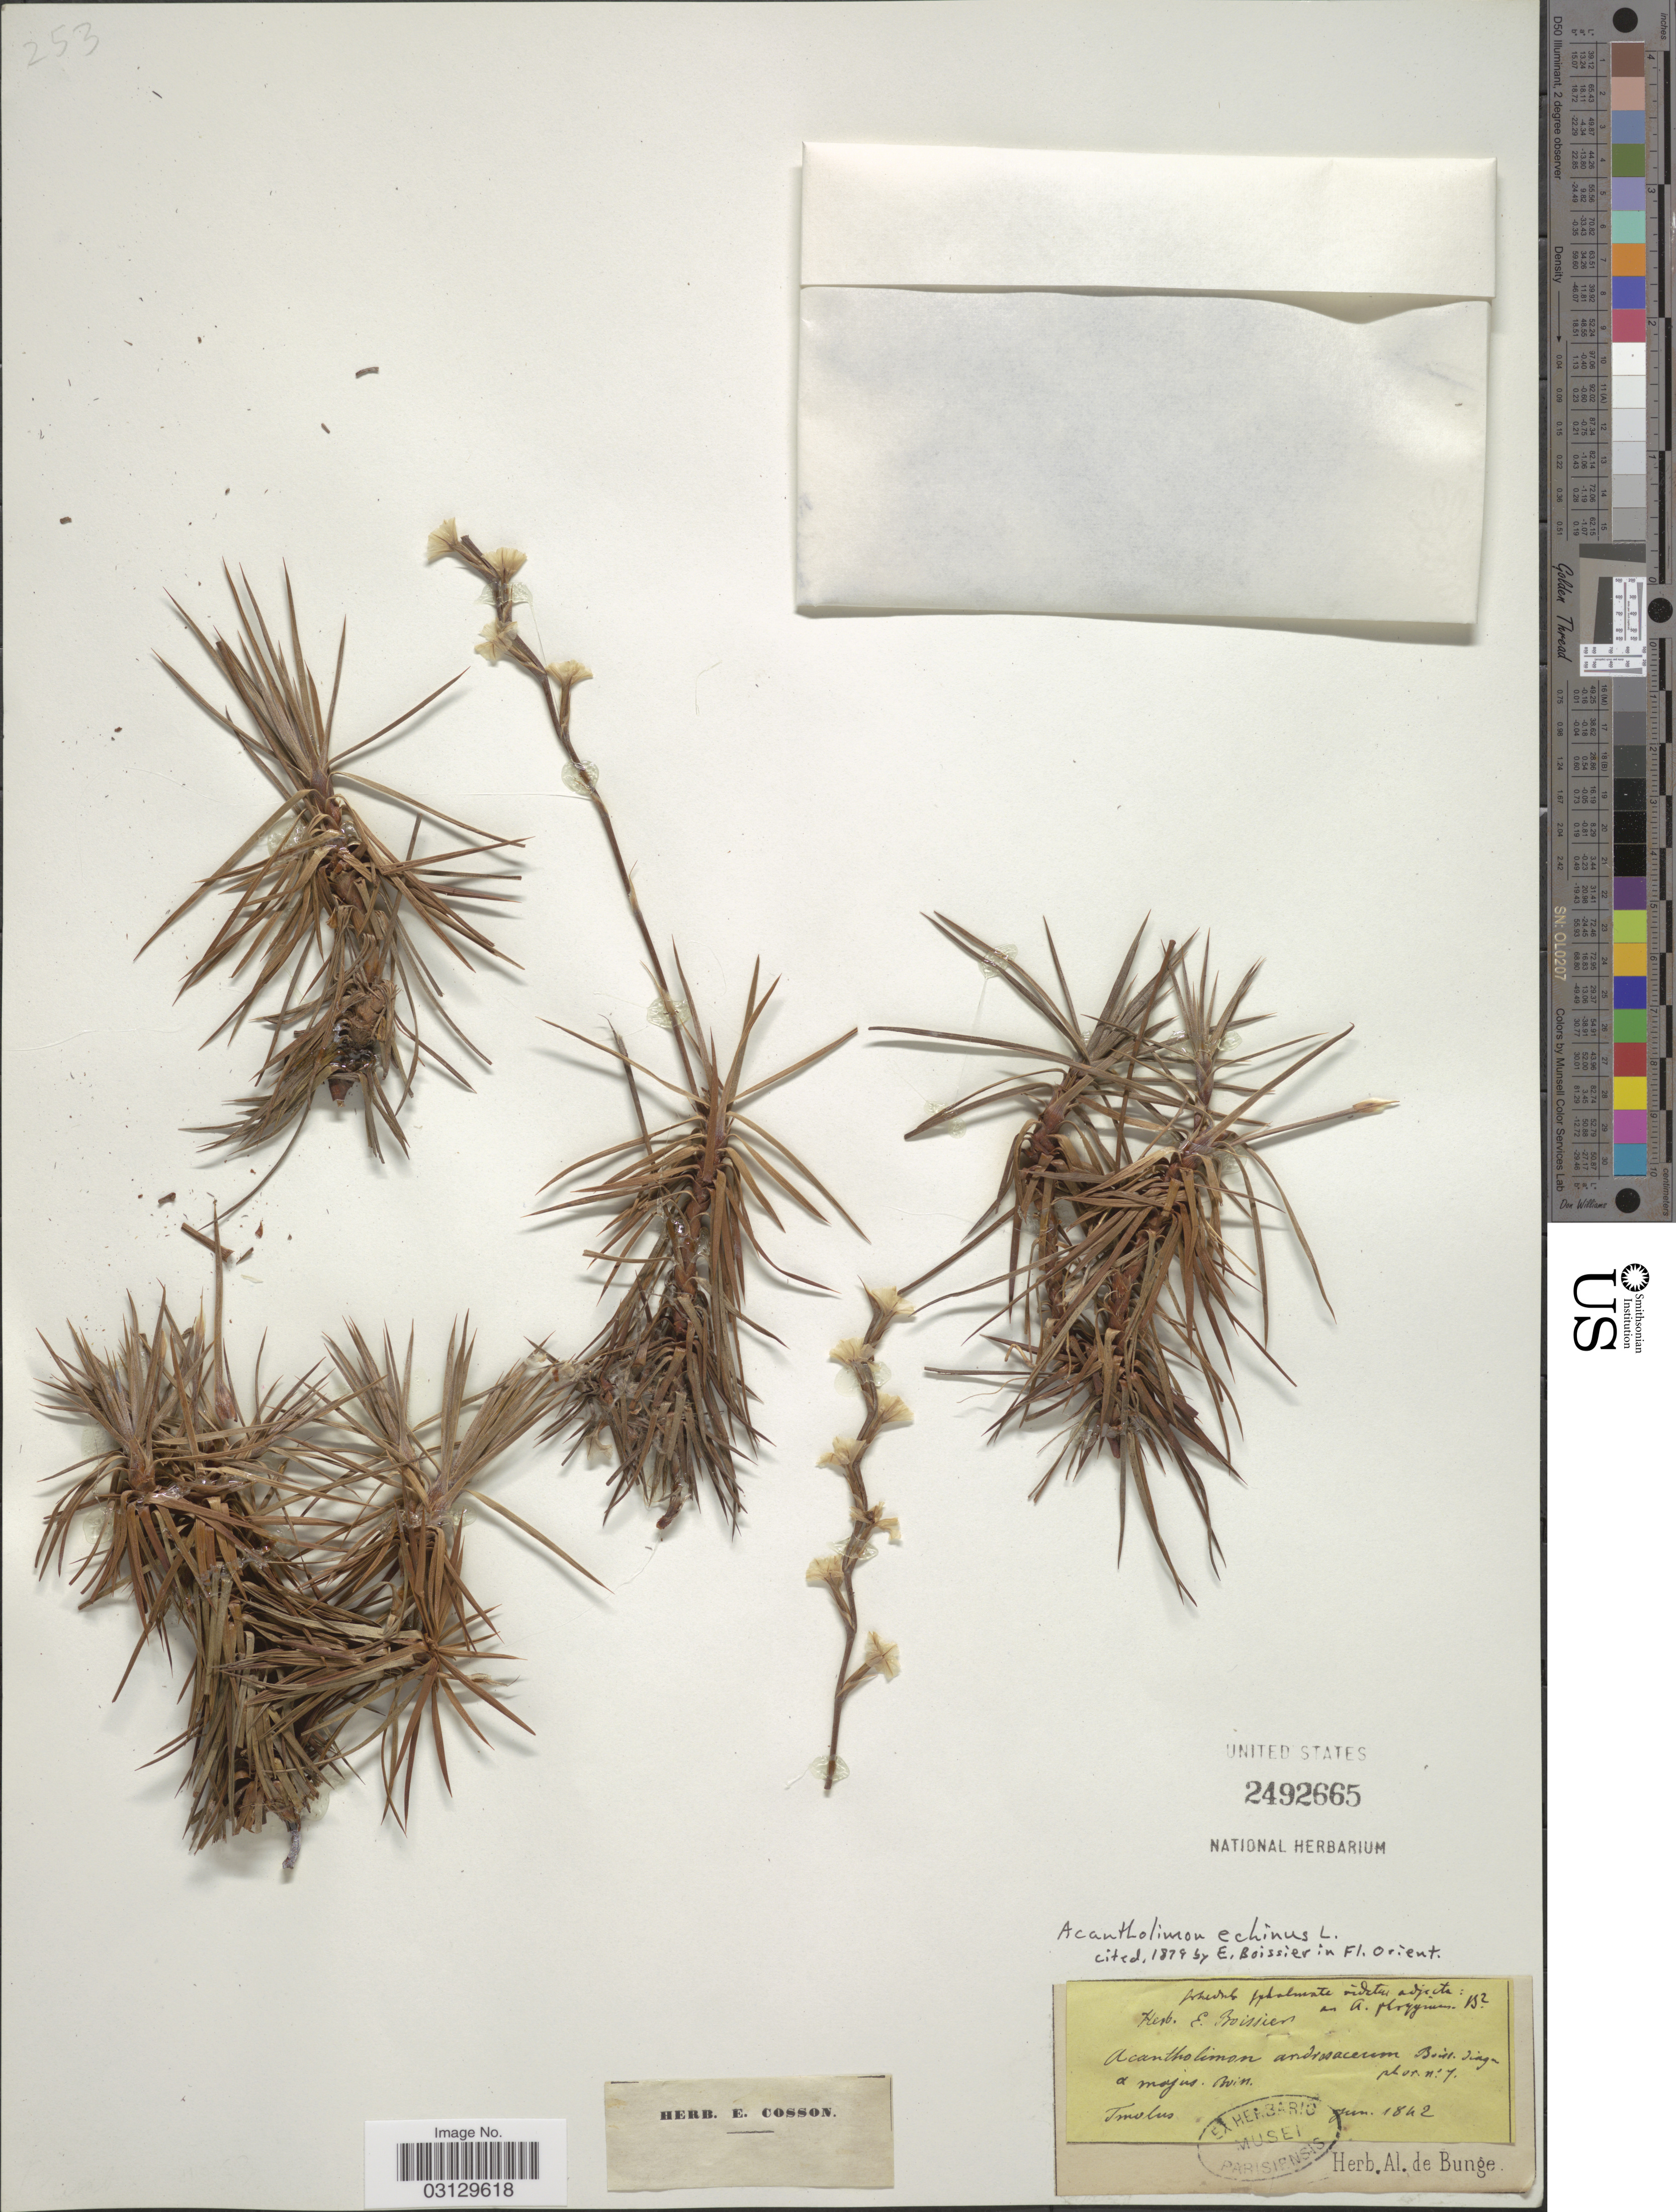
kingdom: Plantae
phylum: Tracheophyta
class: Magnoliopsida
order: Caryophyllales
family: Plumbaginaceae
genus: Acantholimon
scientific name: Acantholimon ulicinum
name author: (Willd. ex Schult.) Boiss.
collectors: ex herb. E. Boissier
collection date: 1842-06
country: Turkey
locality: Tmolus.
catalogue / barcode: US 2492665